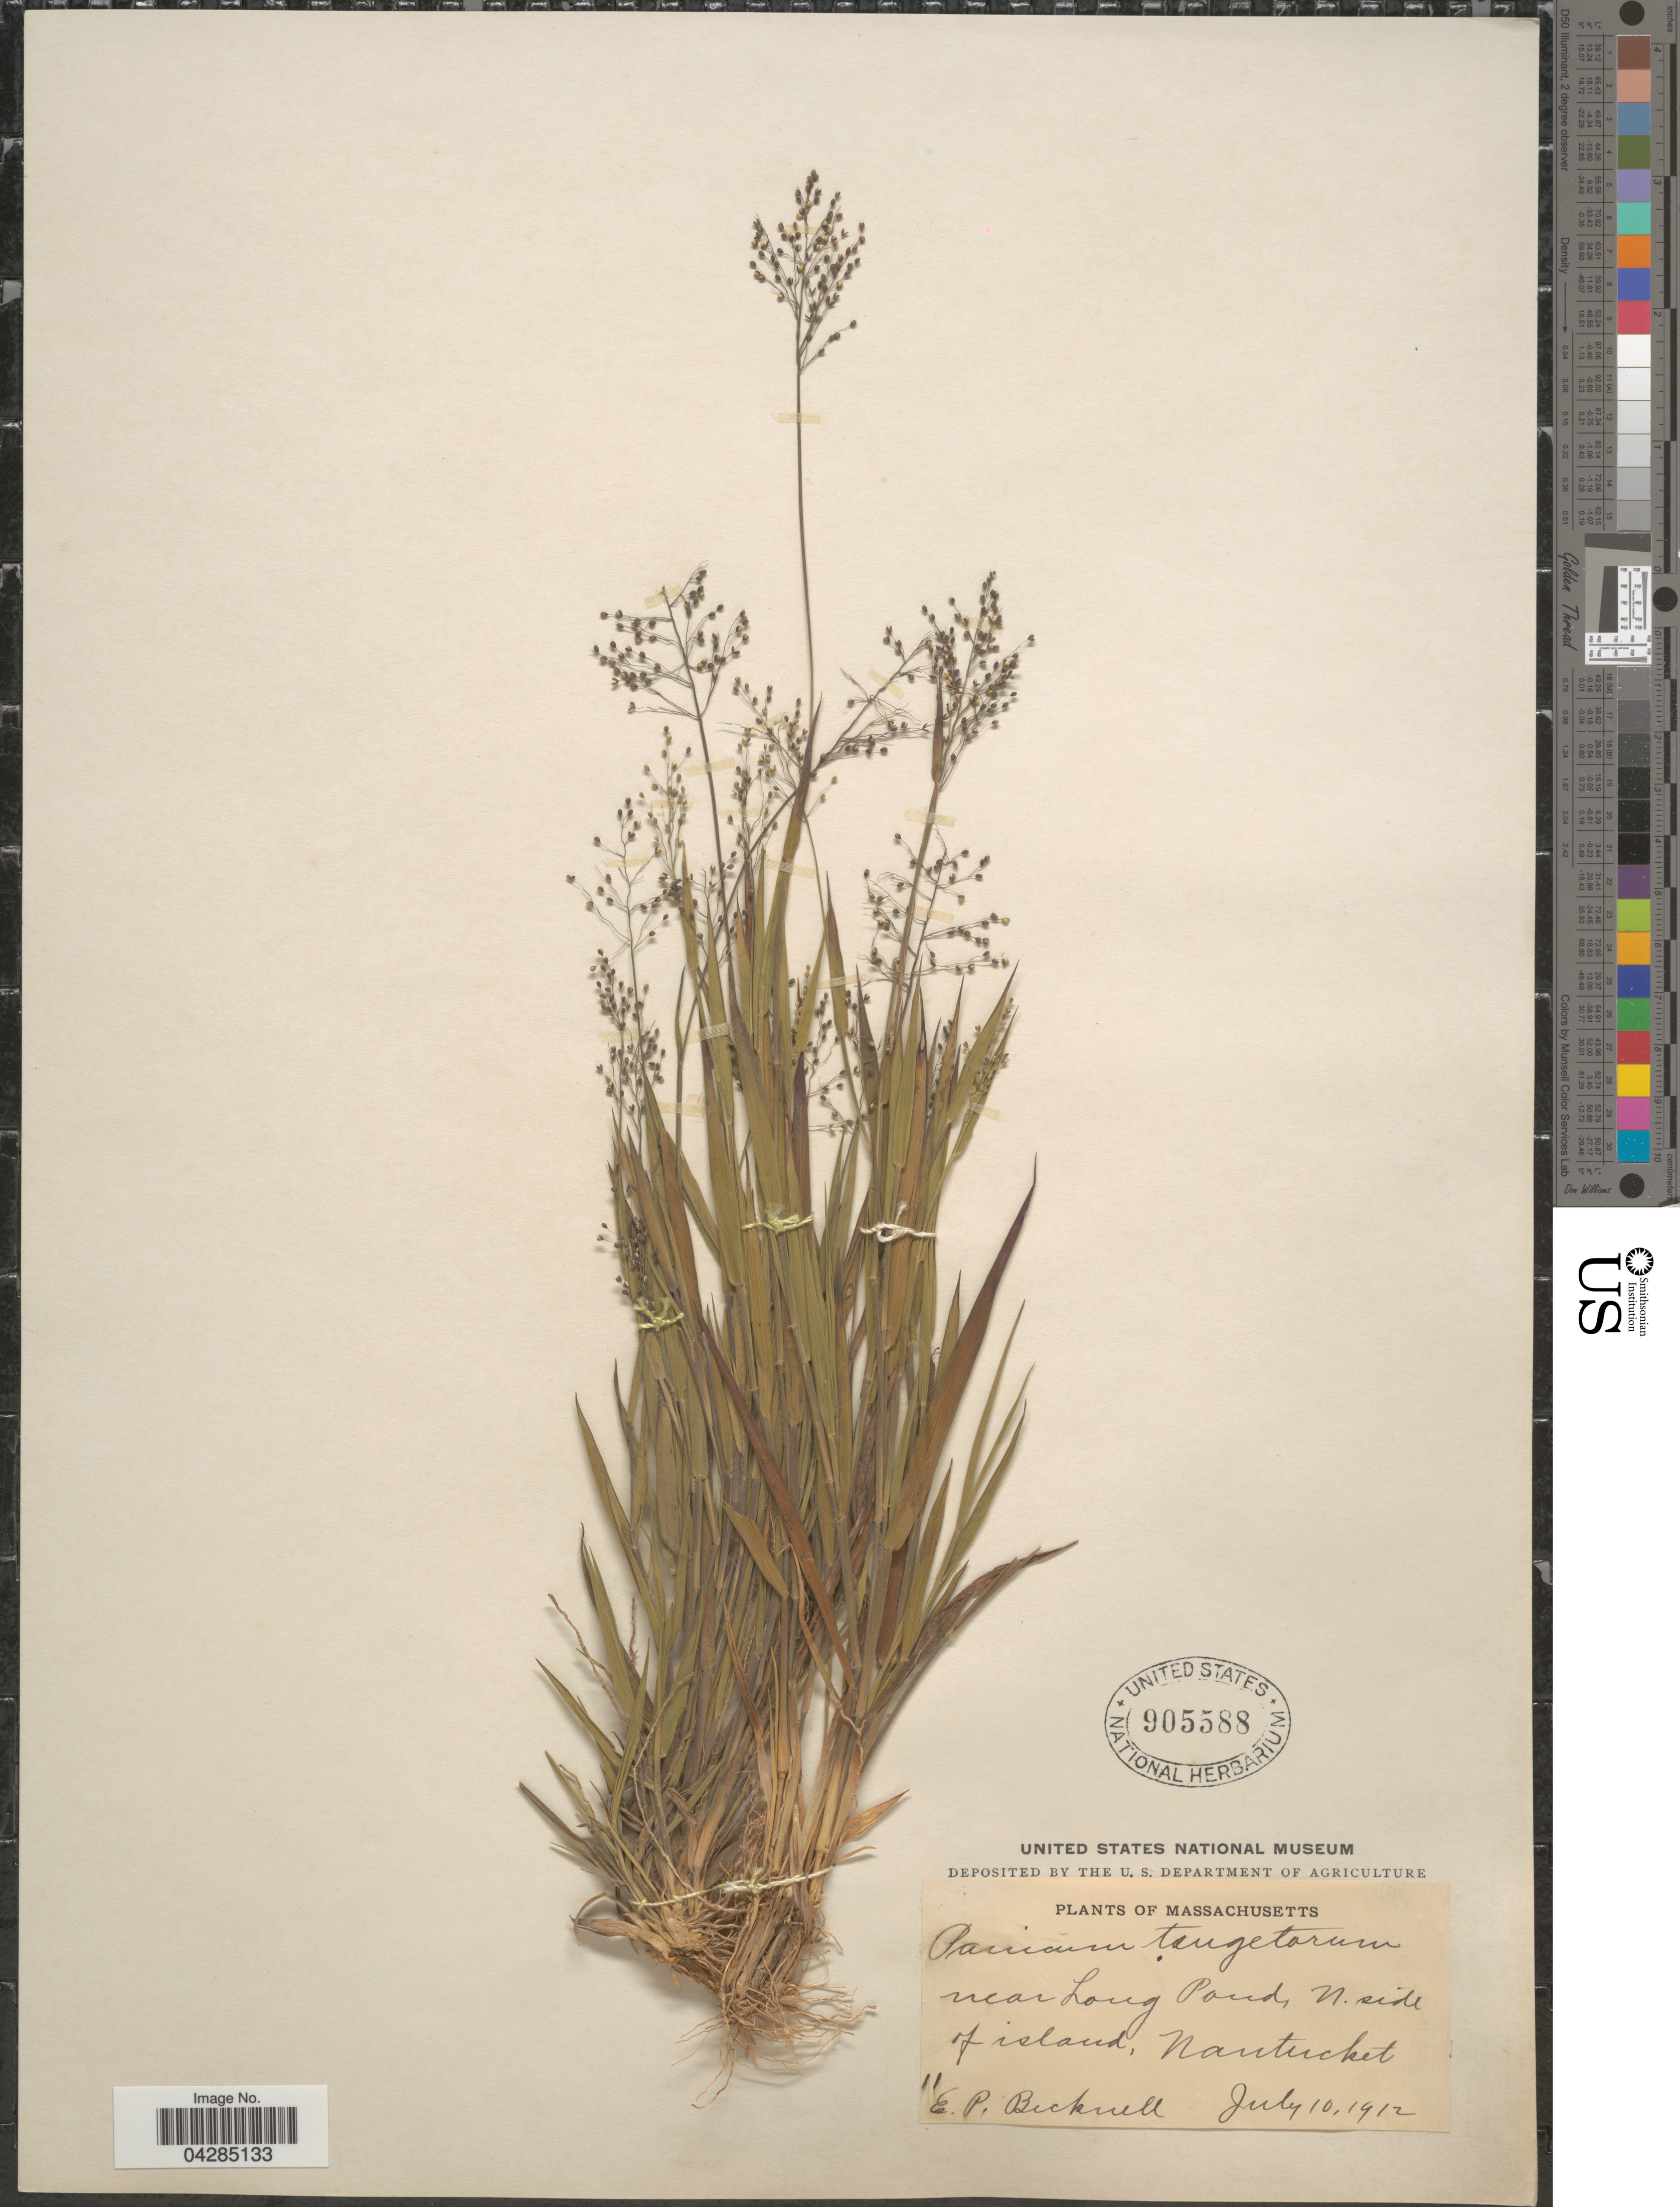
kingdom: Plantae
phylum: Tracheophyta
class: Liliopsida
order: Poales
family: Poaceae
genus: Dichanthelium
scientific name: Dichanthelium portoricense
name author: (Desv. ex Ham.) B.F. Hansen & Wunderlin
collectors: E. P. Bicknell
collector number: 11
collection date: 1912-07-10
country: United States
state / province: Massachusetts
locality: Near Long Pond, N. side of island, Nantucket.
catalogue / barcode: US 905588